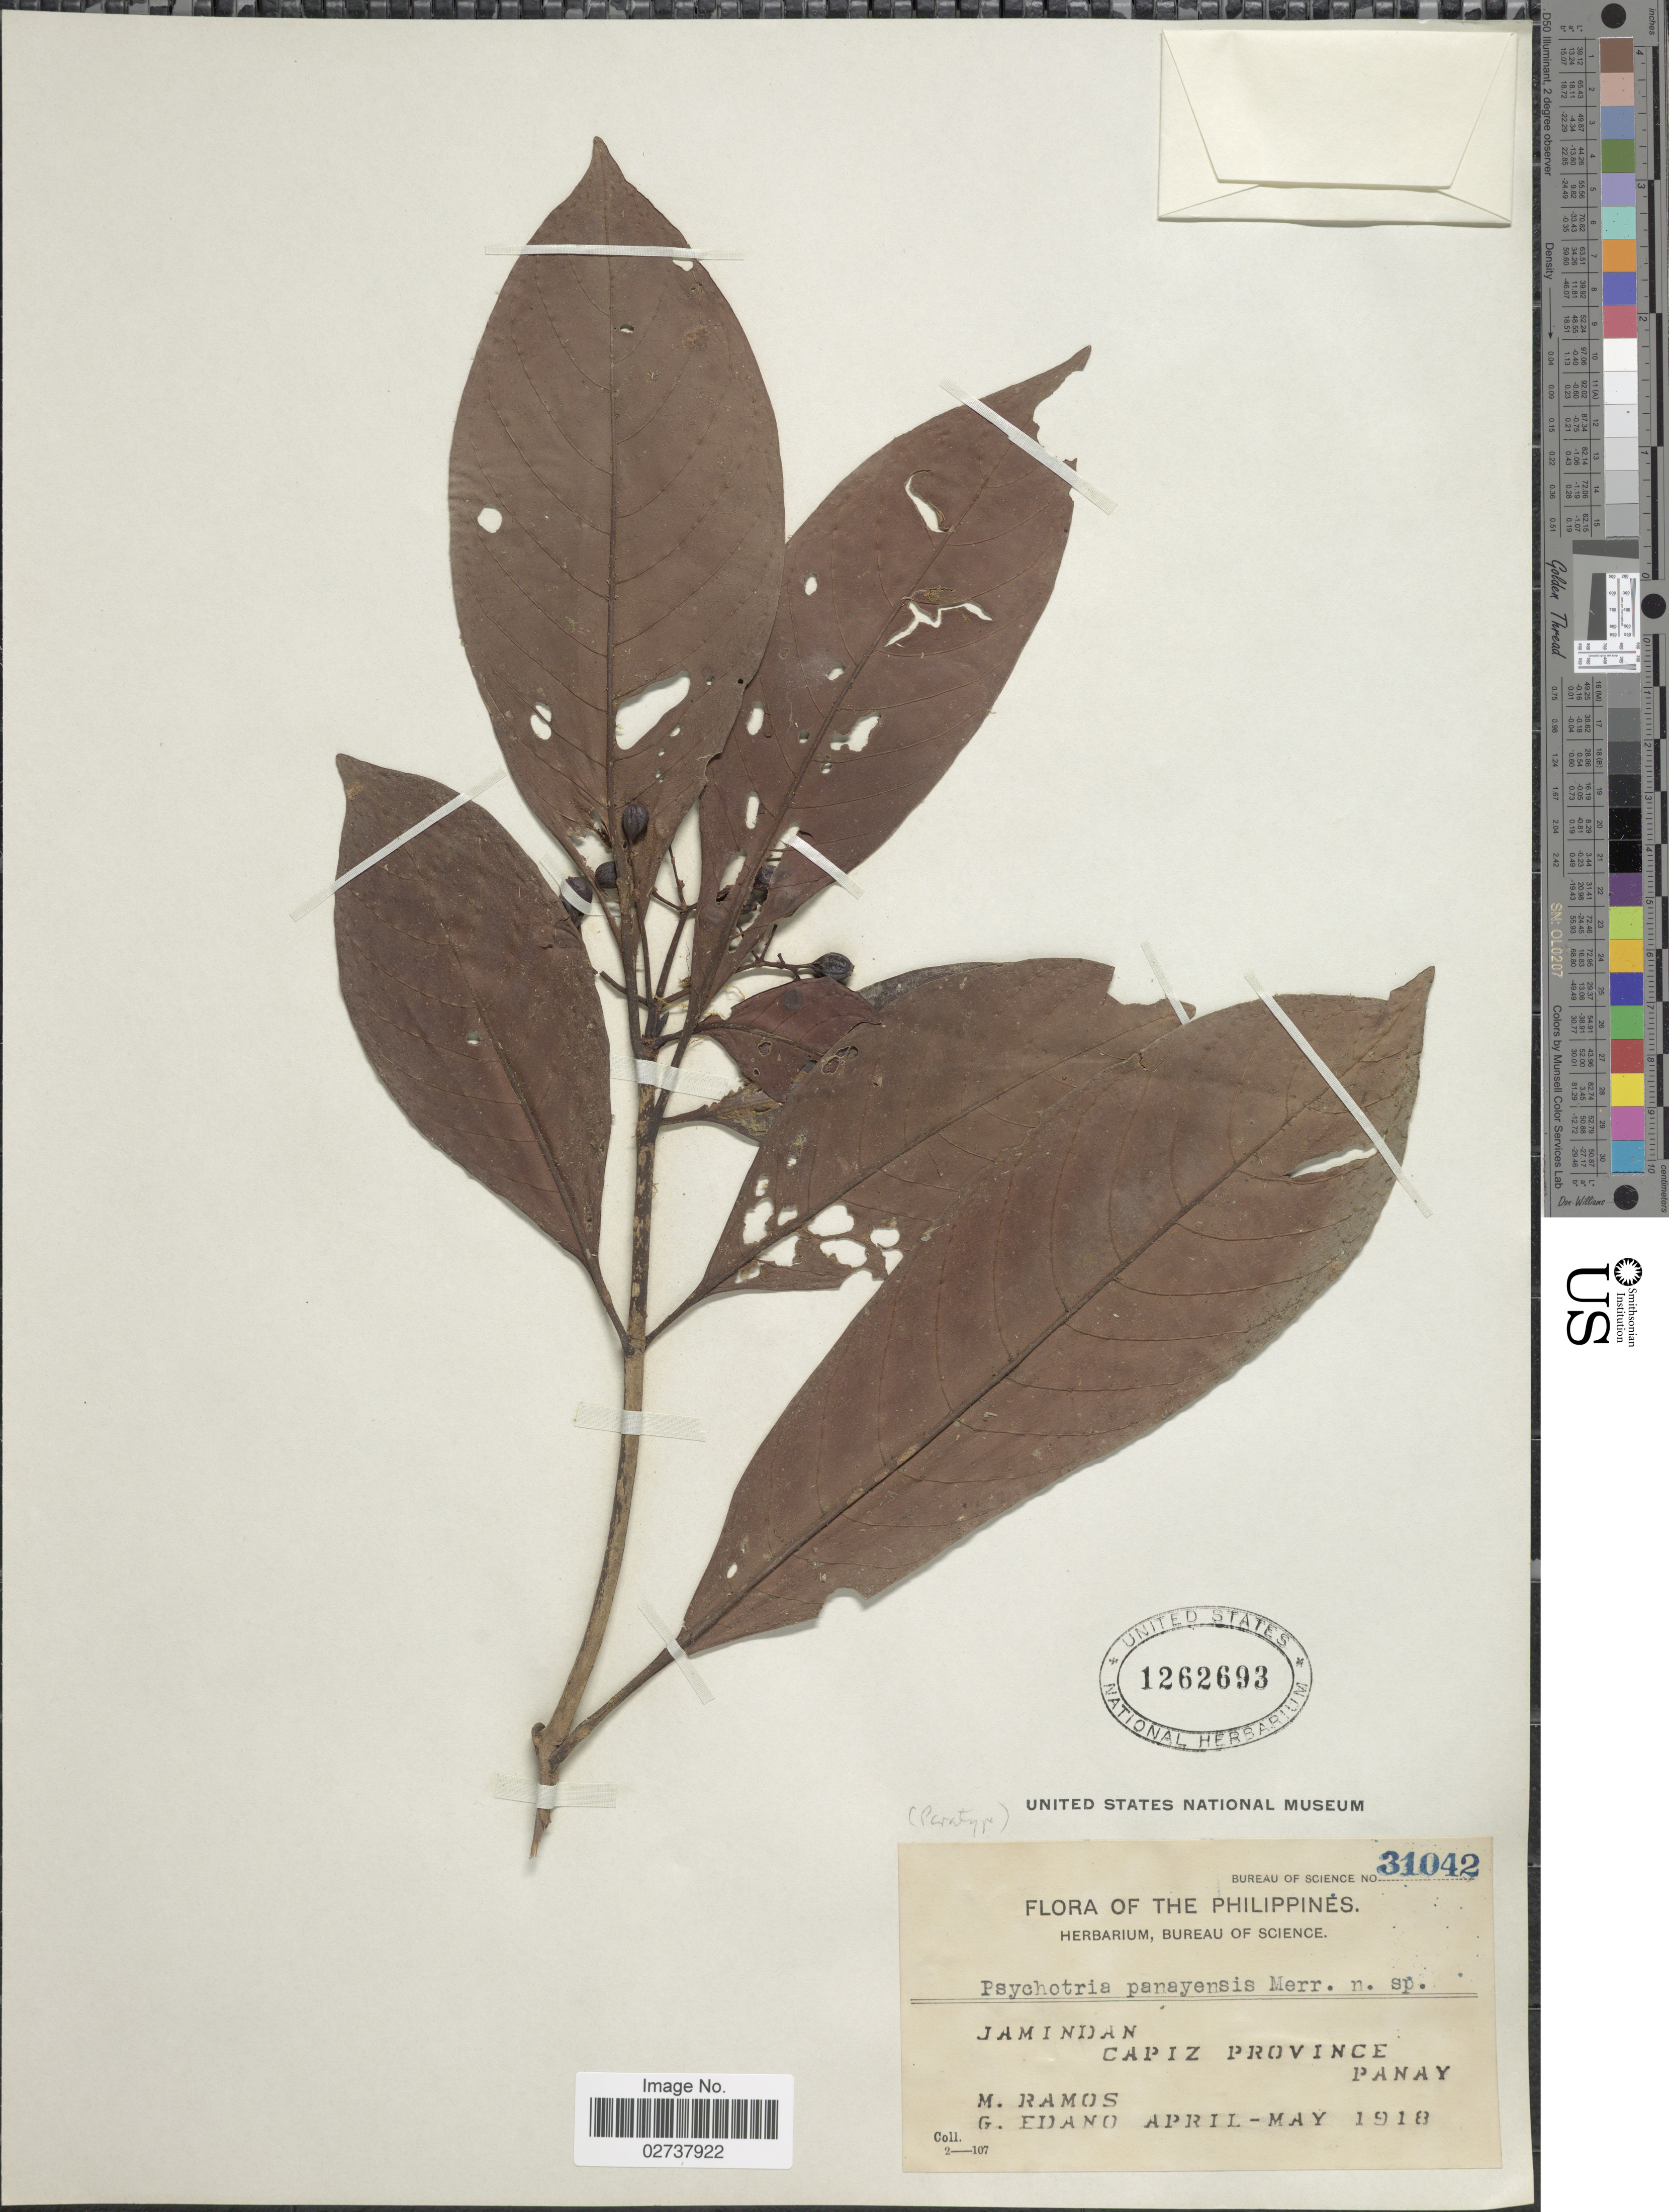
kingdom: Plantae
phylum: Tracheophyta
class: Magnoliopsida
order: Gentianales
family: Rubiaceae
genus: Psychotria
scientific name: Psychotria panayensis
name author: Merr.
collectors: M. Ramos & G. Edaño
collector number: Bureau of Science 31042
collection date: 1918-04/1918-05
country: Philippines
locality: Jamindan, Capiz Province, Panay.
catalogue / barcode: US 1262693